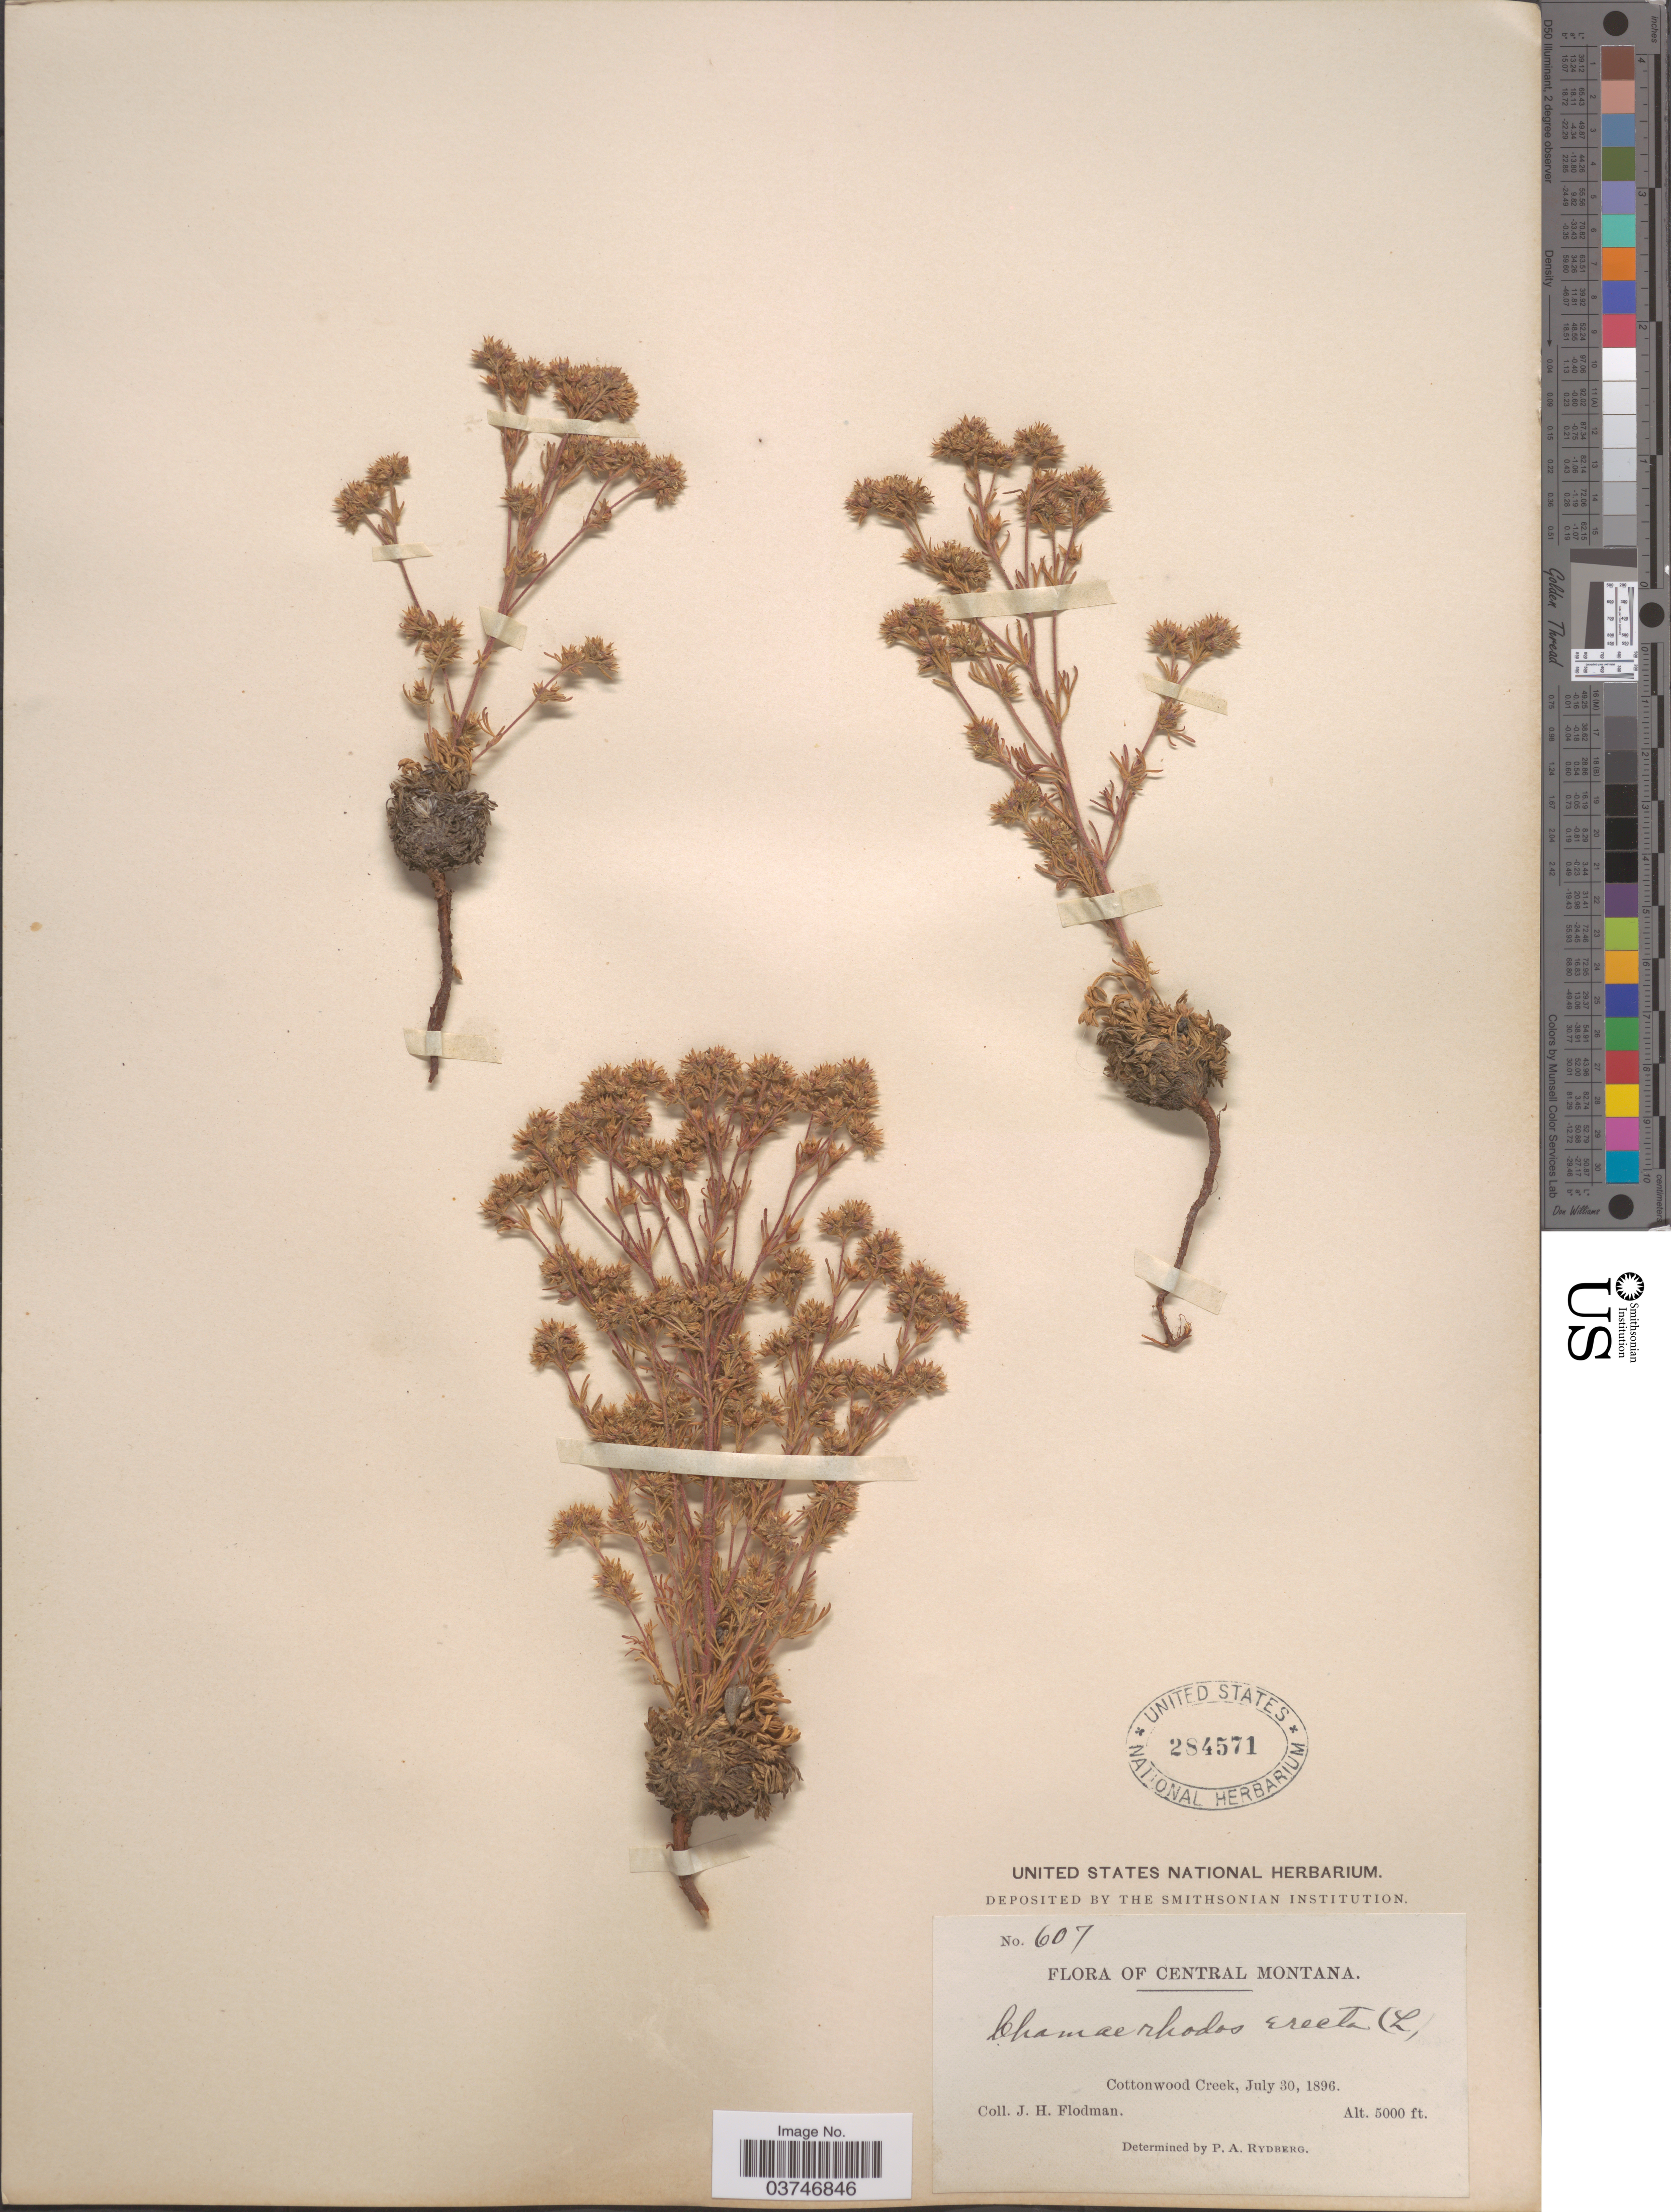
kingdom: Plantae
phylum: Tracheophyta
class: Magnoliopsida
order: Rosales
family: Rosaceae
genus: Chamaerhodos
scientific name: Chamaerhodos erecta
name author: (L.) Bunge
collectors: J. Flodman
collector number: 607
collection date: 1896-07-30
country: United States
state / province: Montana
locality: Central Montana. Cottonwood Creek.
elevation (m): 1524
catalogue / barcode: US 284571